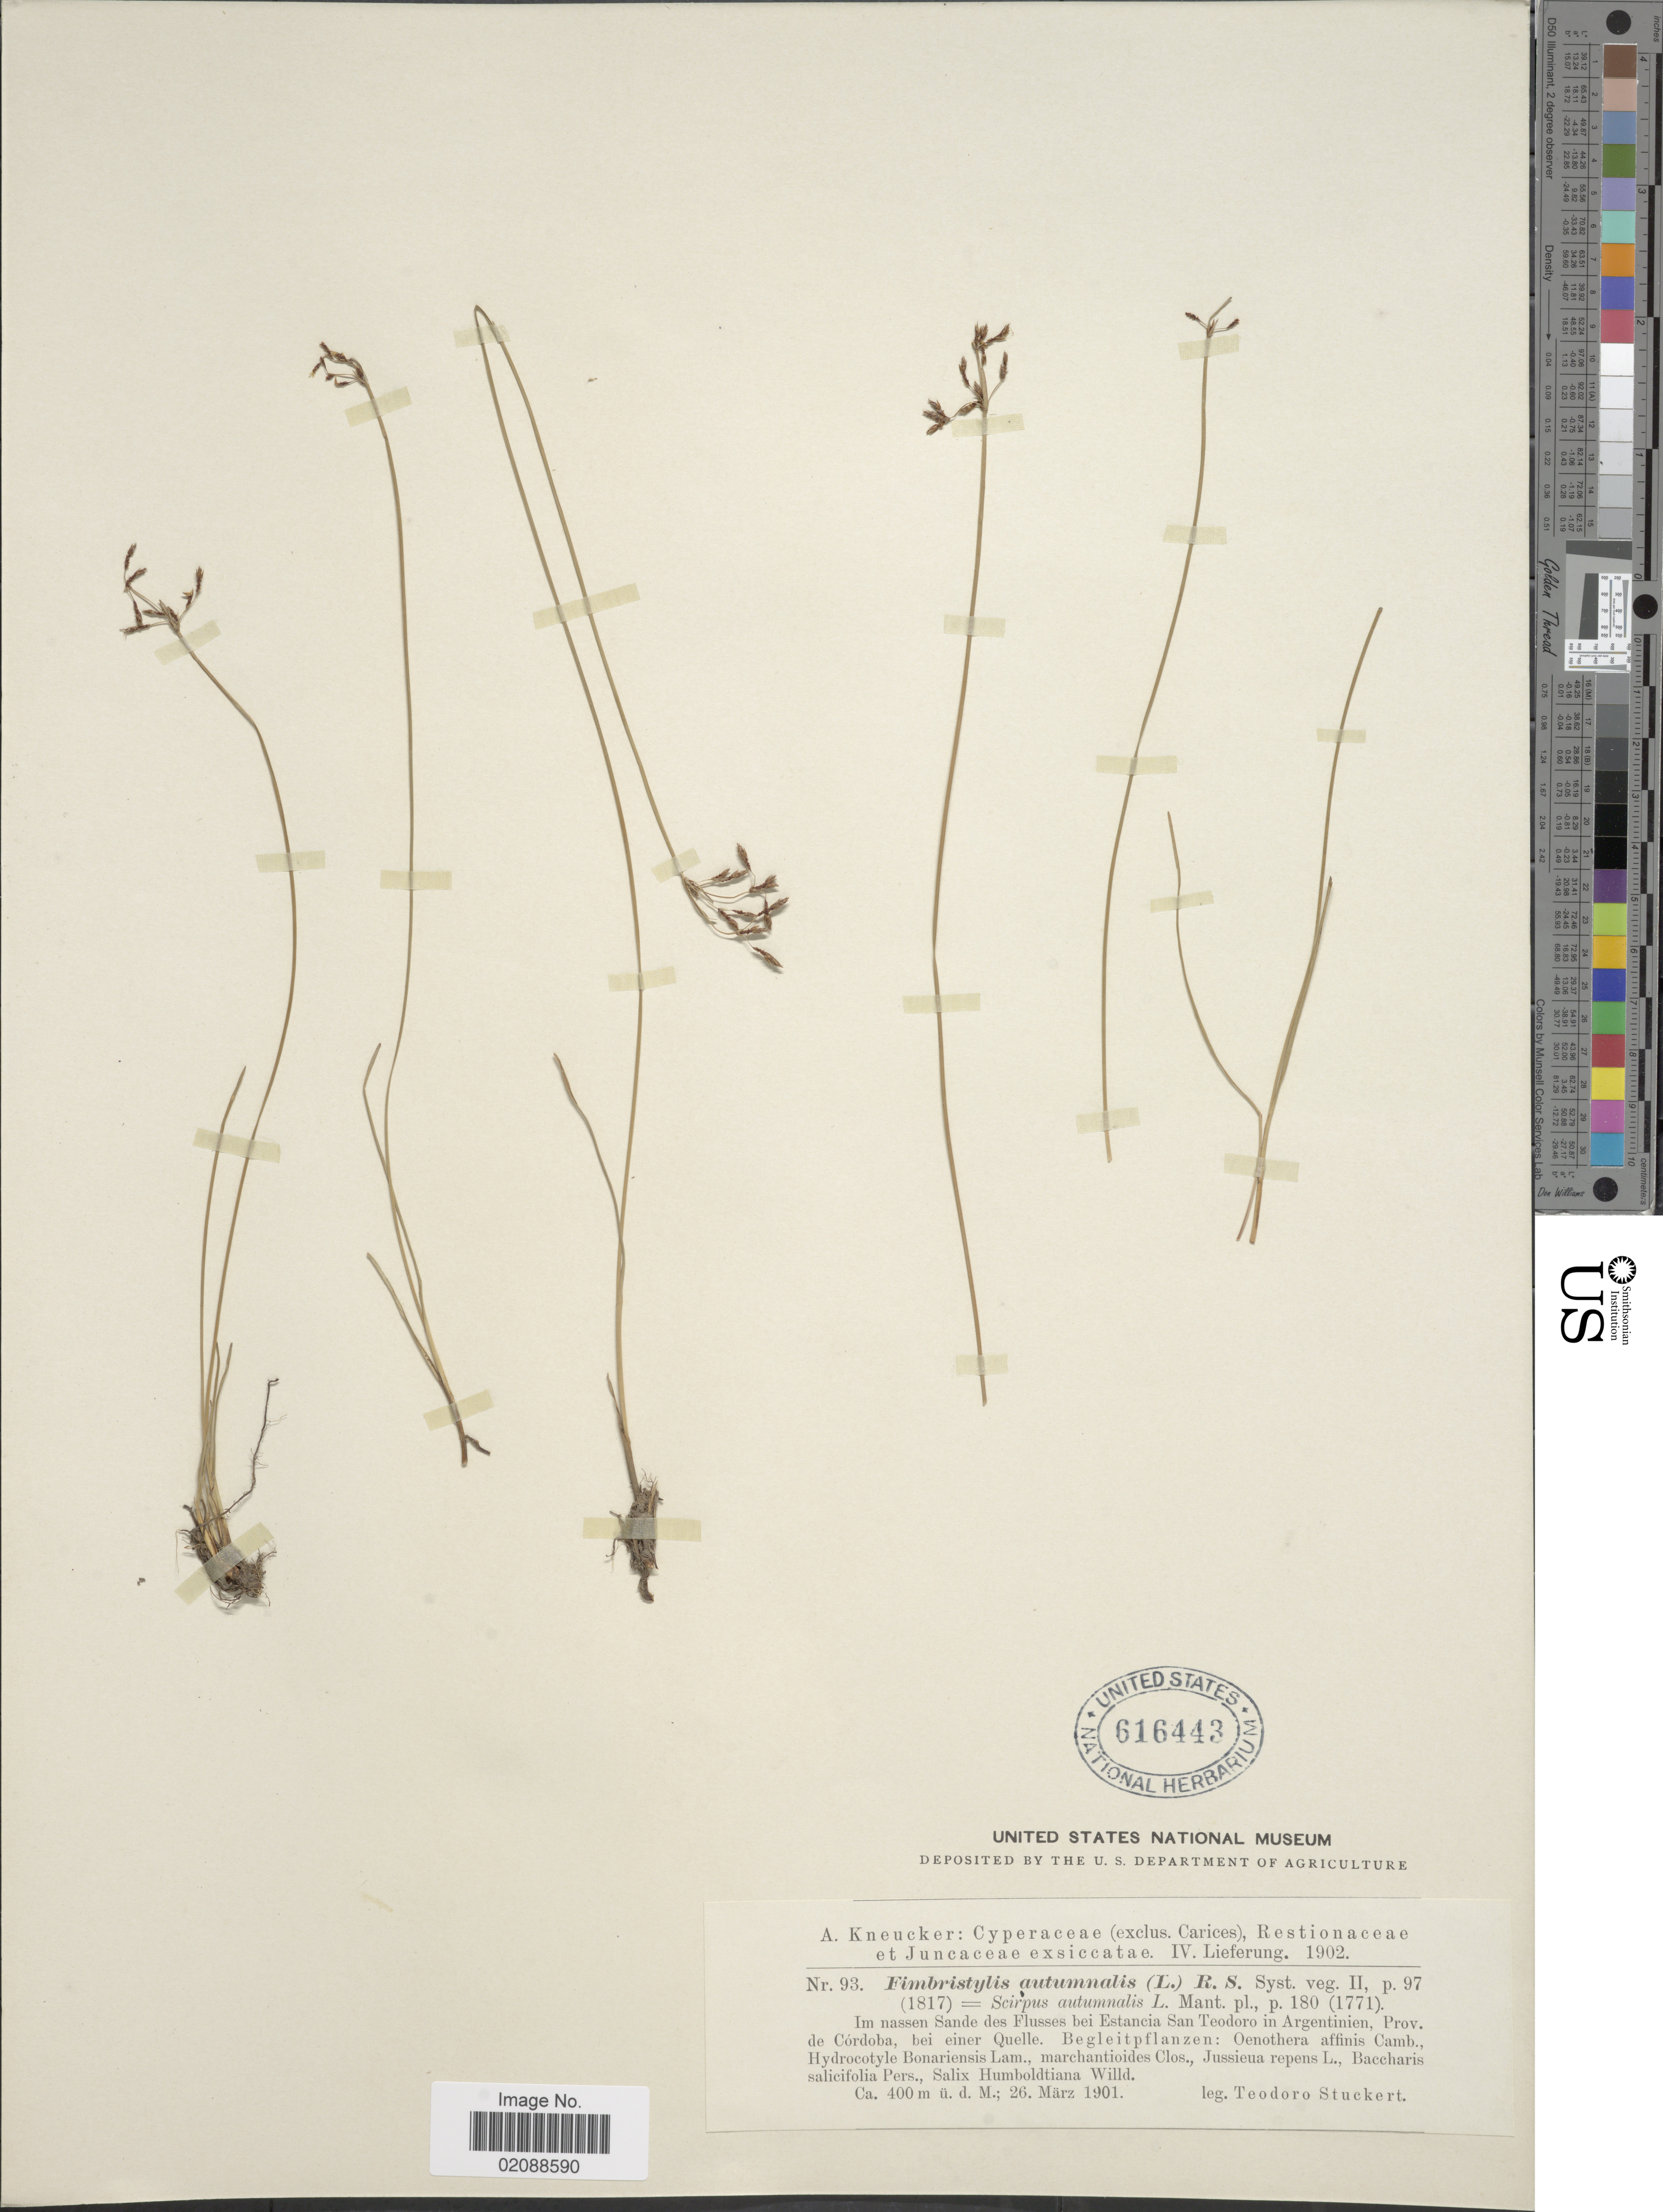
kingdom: Plantae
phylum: Tracheophyta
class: Liliopsida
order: Poales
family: Cyperaceae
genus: Fimbristylis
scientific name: Fimbristylis sp.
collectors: T. Stuckert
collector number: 93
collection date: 1901-03-26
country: Argentina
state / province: Cordoba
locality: Im nassen Sande des Flusses bei Estancia San Teodora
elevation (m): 400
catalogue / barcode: US 616443